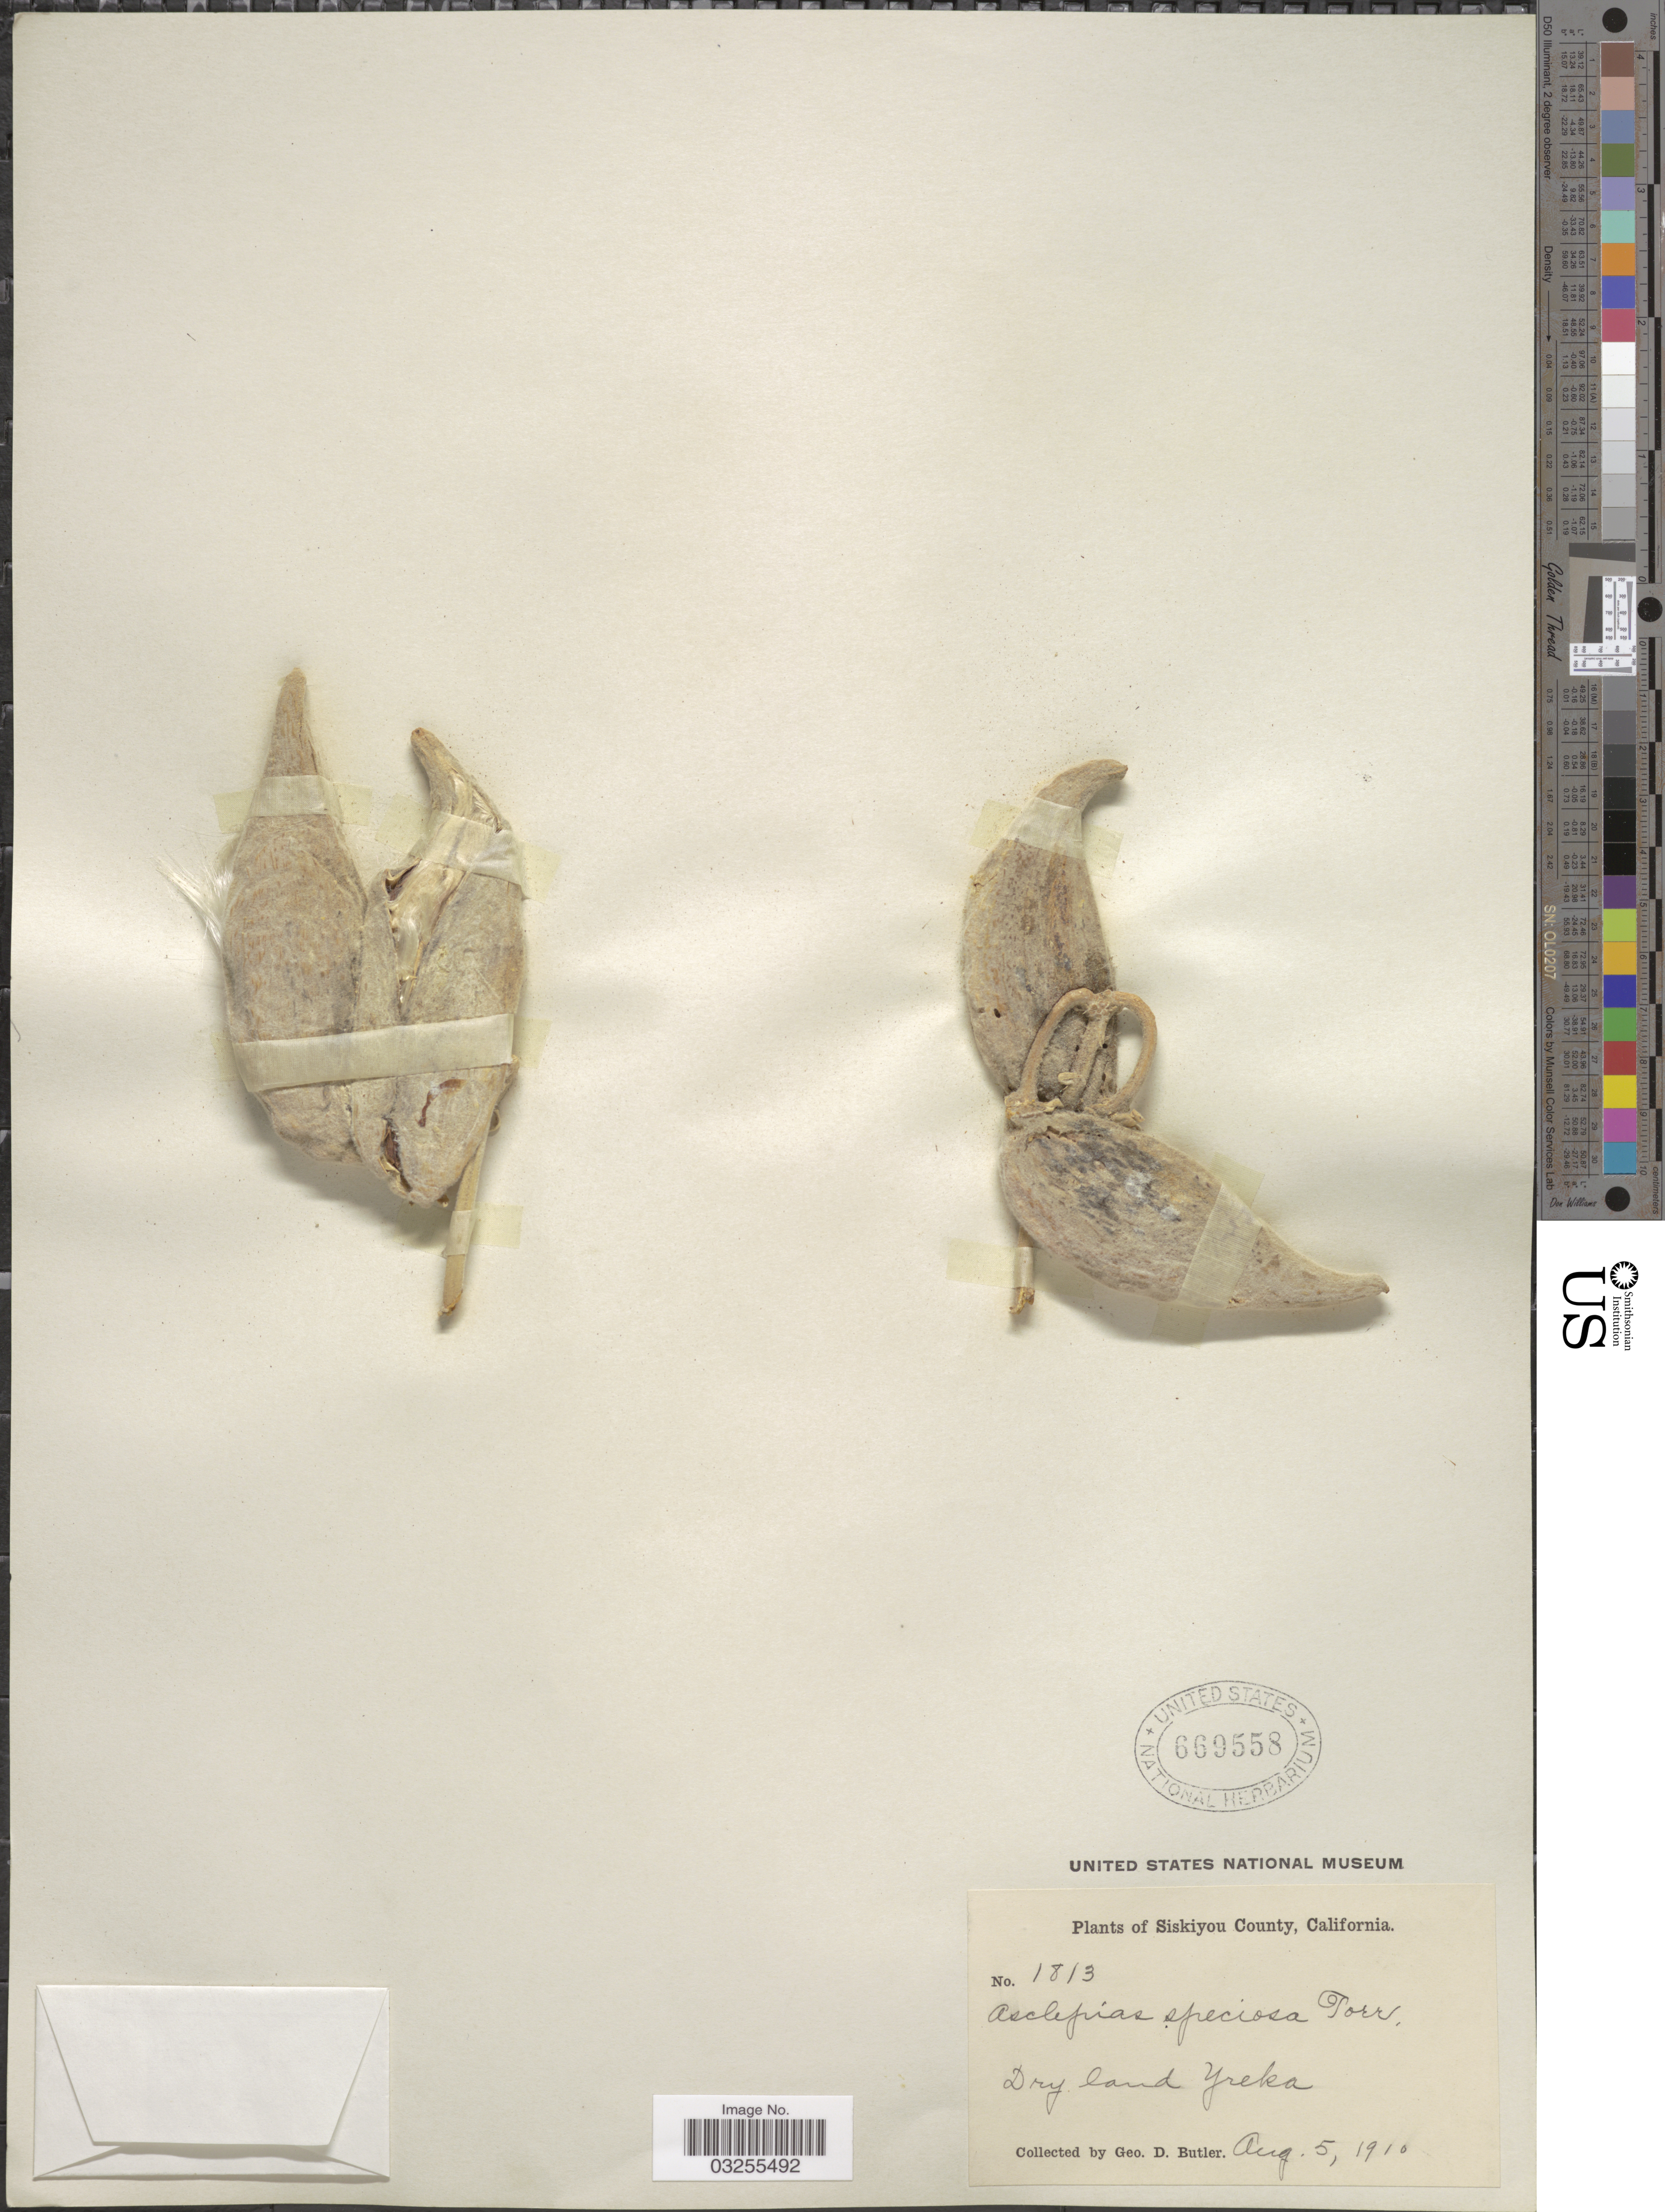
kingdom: Plantae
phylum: Tracheophyta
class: Magnoliopsida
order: Gentianales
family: Apocynaceae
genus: Asclepias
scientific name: Asclepias speciosa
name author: Torr.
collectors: G. D. Butler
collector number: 1813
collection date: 1910-08-05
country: United States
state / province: California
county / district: Siskiyou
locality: Siskiyou County, Dry land Yreka.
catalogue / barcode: US 669558